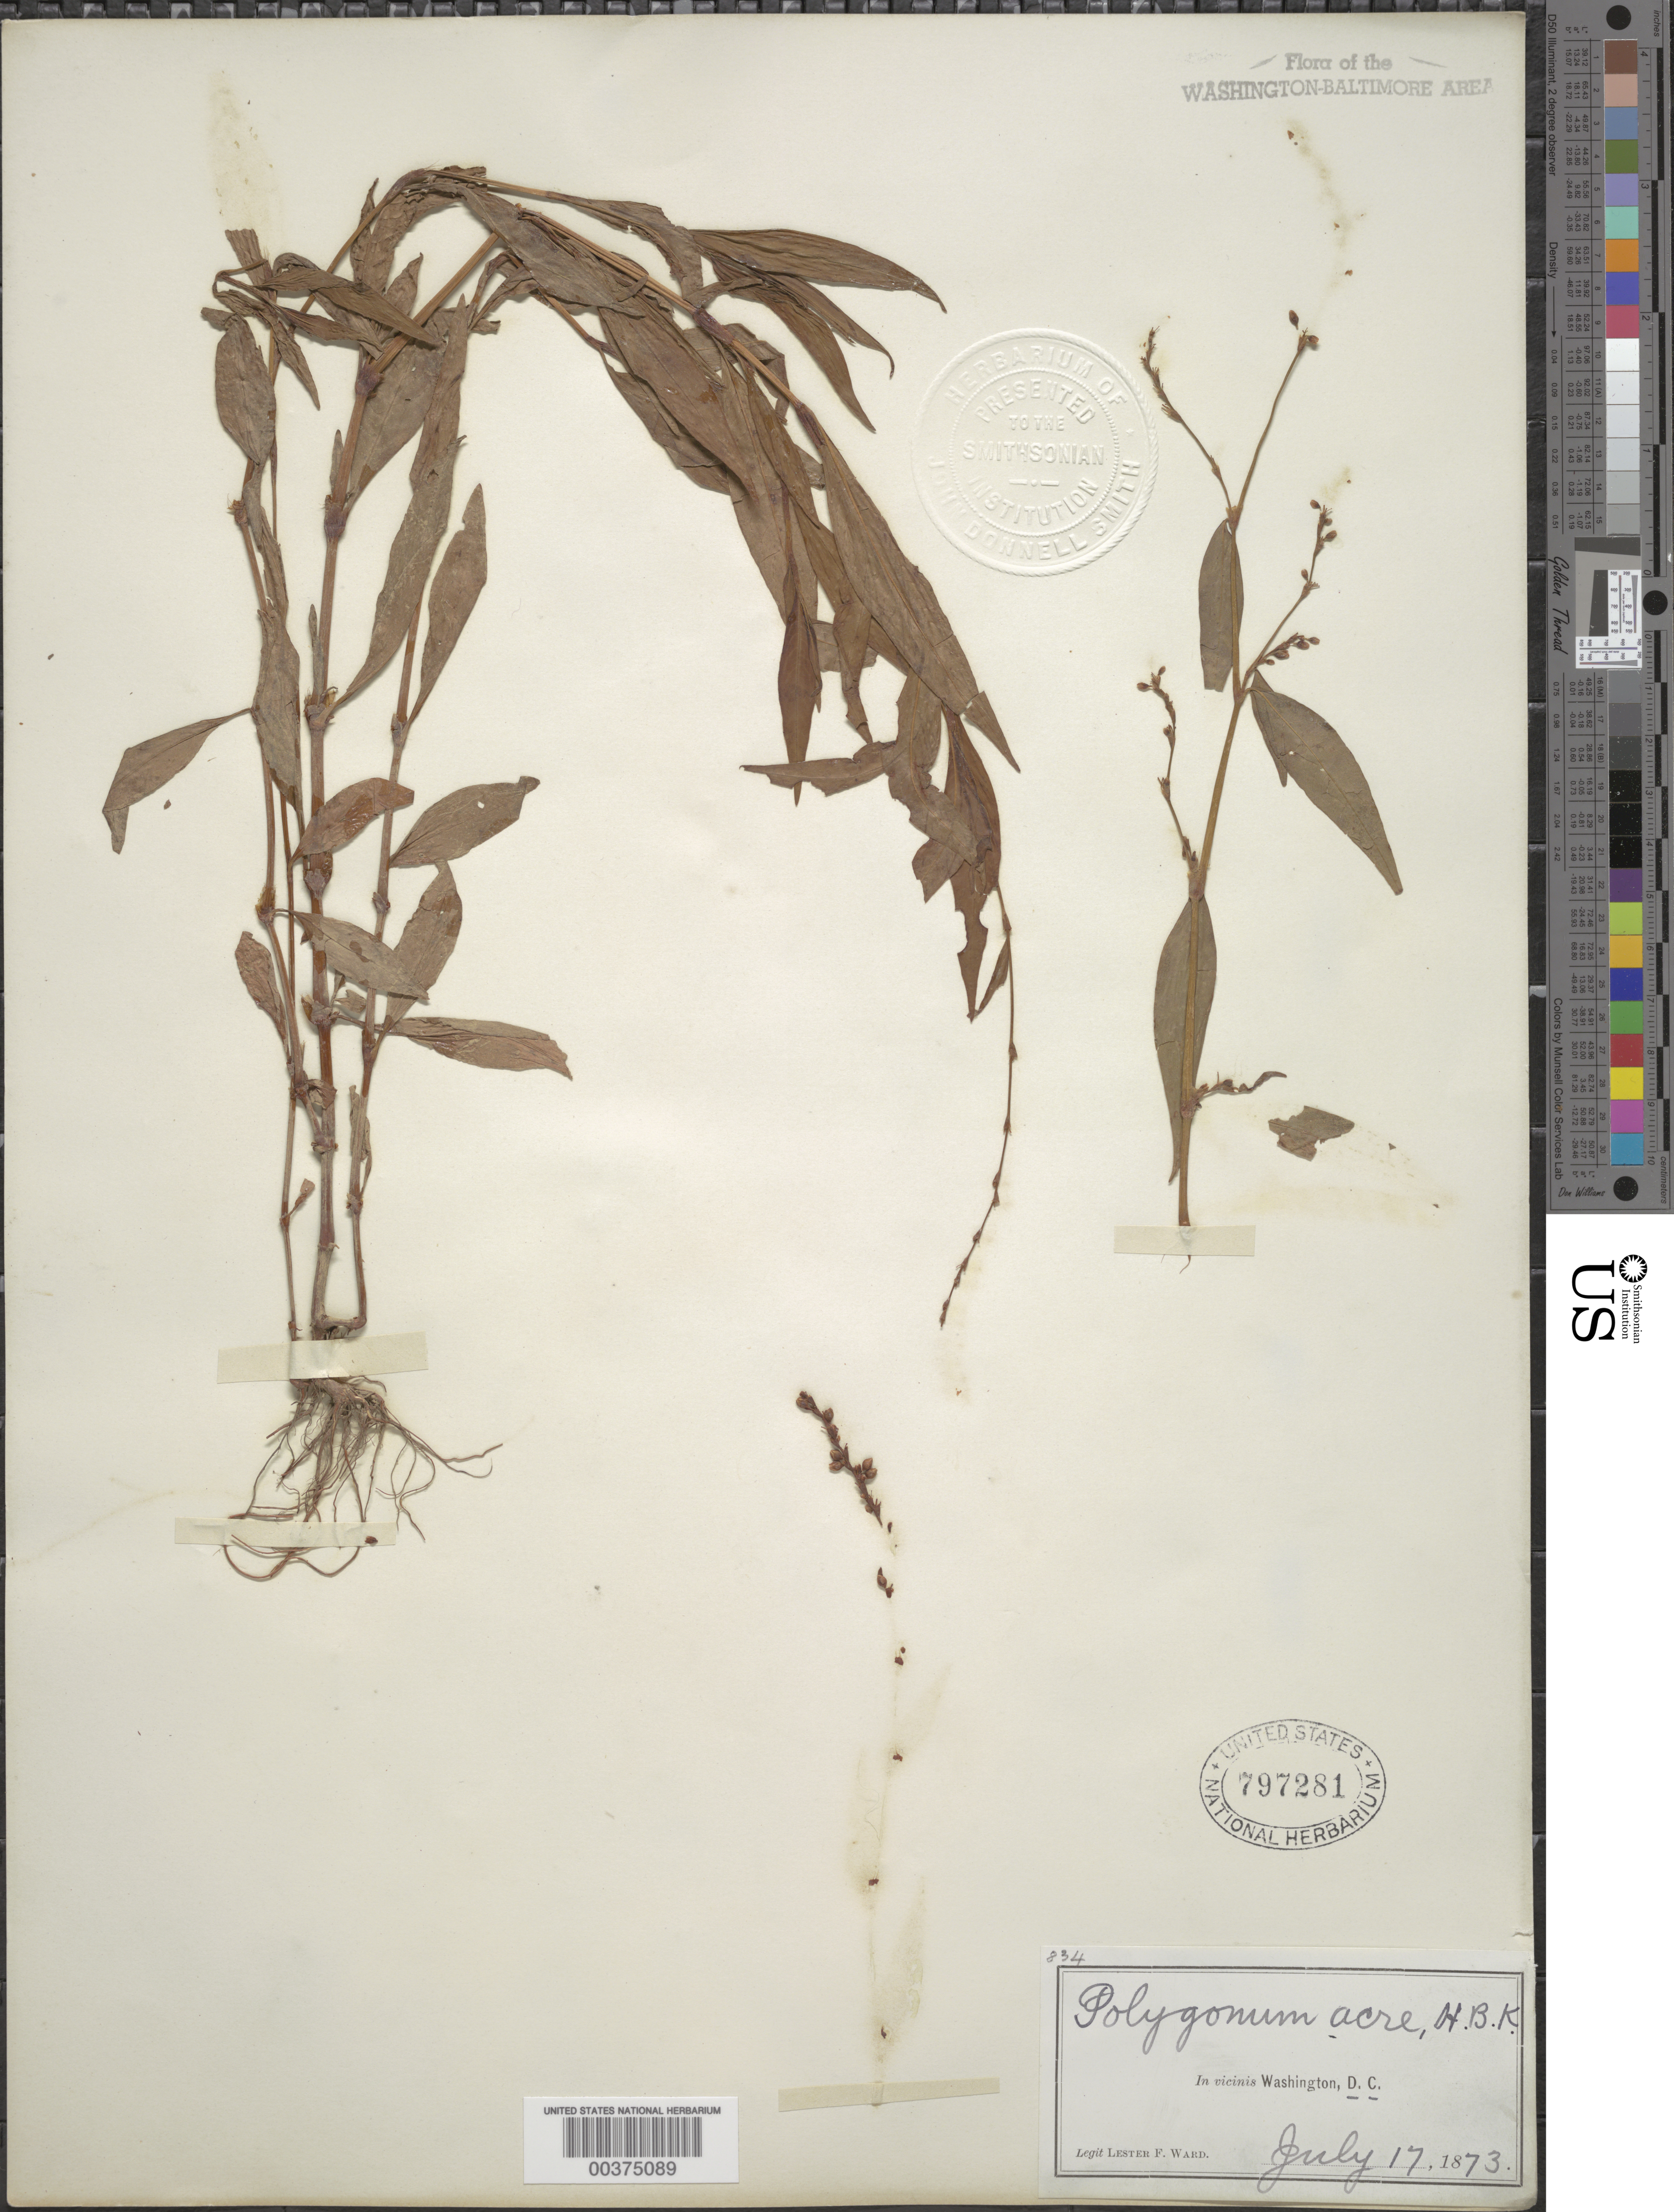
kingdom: Plantae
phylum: Tracheophyta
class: Magnoliopsida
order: Caryophyllales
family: Polygonaceae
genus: Persicaria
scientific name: Persicaria punctata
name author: (Elliott) Small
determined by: Atha, D. E.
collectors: L. F. Ward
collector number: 834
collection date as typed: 17 Jul 1873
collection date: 1873-07-17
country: United States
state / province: District of Columbia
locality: Washington DC area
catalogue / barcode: US 797281